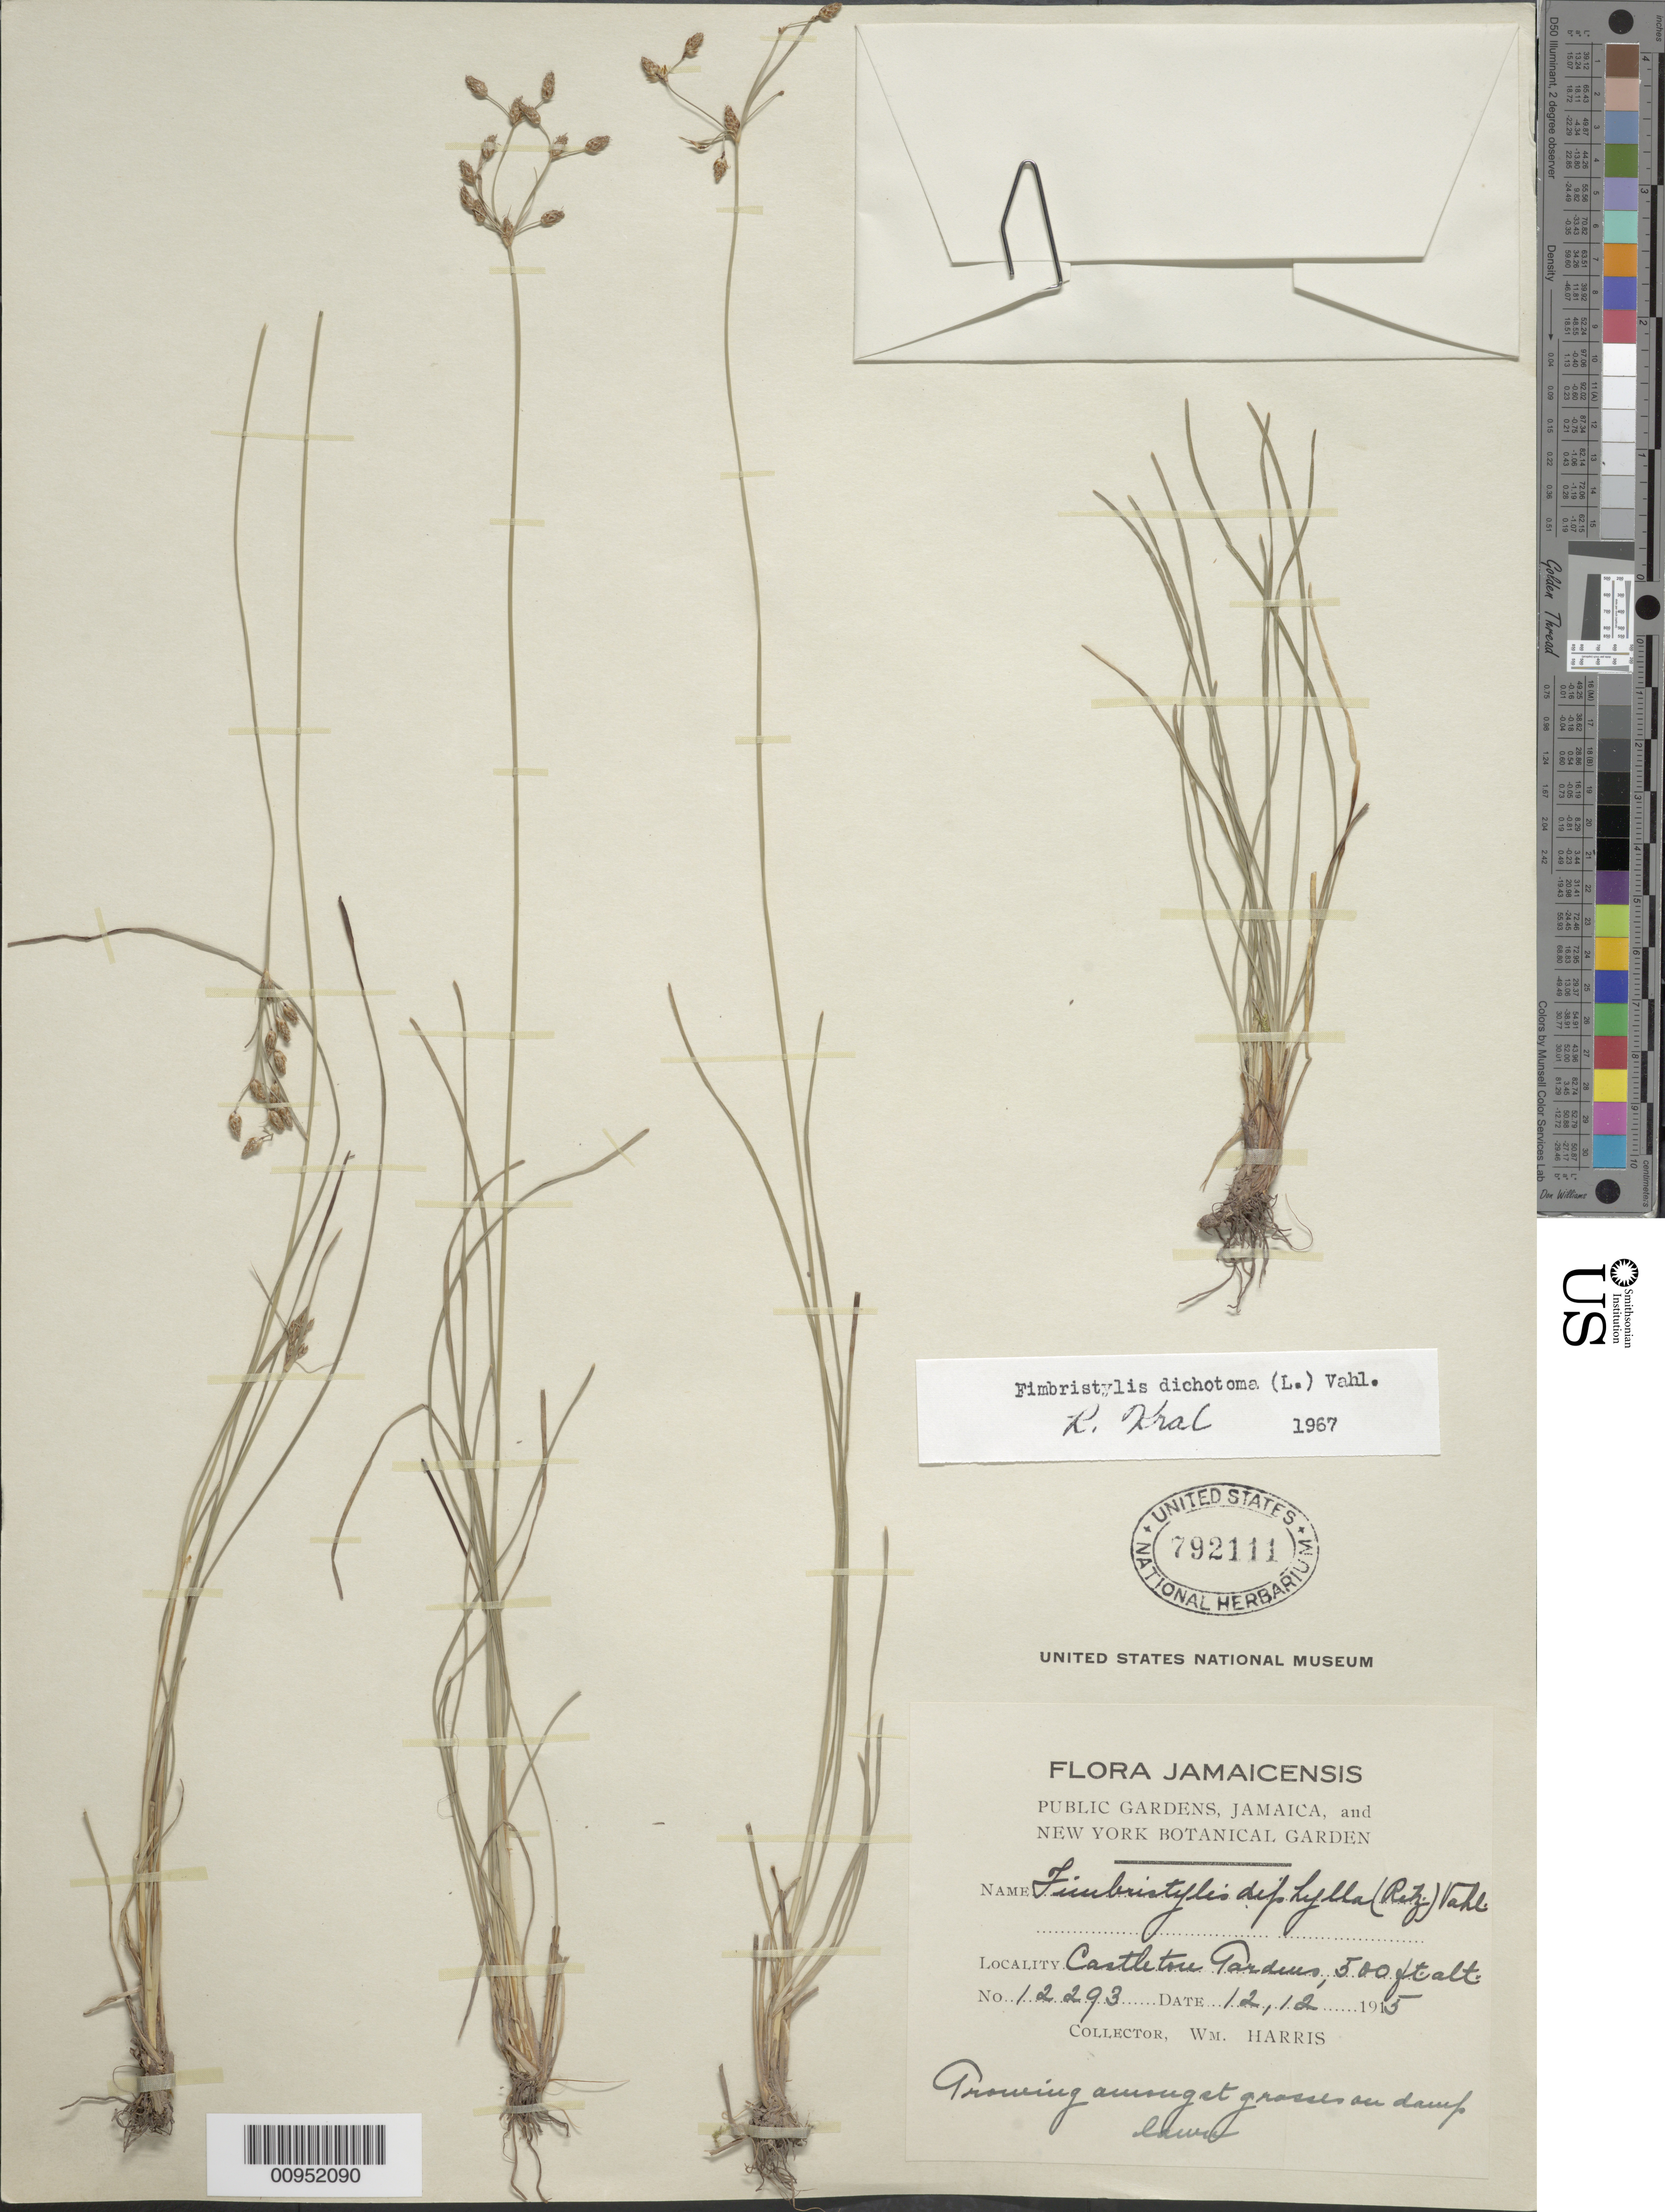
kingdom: Plantae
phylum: Tracheophyta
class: Liliopsida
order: Poales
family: Cyperaceae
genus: Fimbristylis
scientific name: Fimbristylis dichotoma subsp. dichotoma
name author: (L.) Vahl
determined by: Kral, Robert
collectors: W. H. Harris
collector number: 12293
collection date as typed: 12 Dec 1915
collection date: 1915-12-12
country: Jamaica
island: Jamaica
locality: Castleton Gardens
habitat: Growing amongst grasses on damp lawn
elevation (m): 152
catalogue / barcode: US 792111